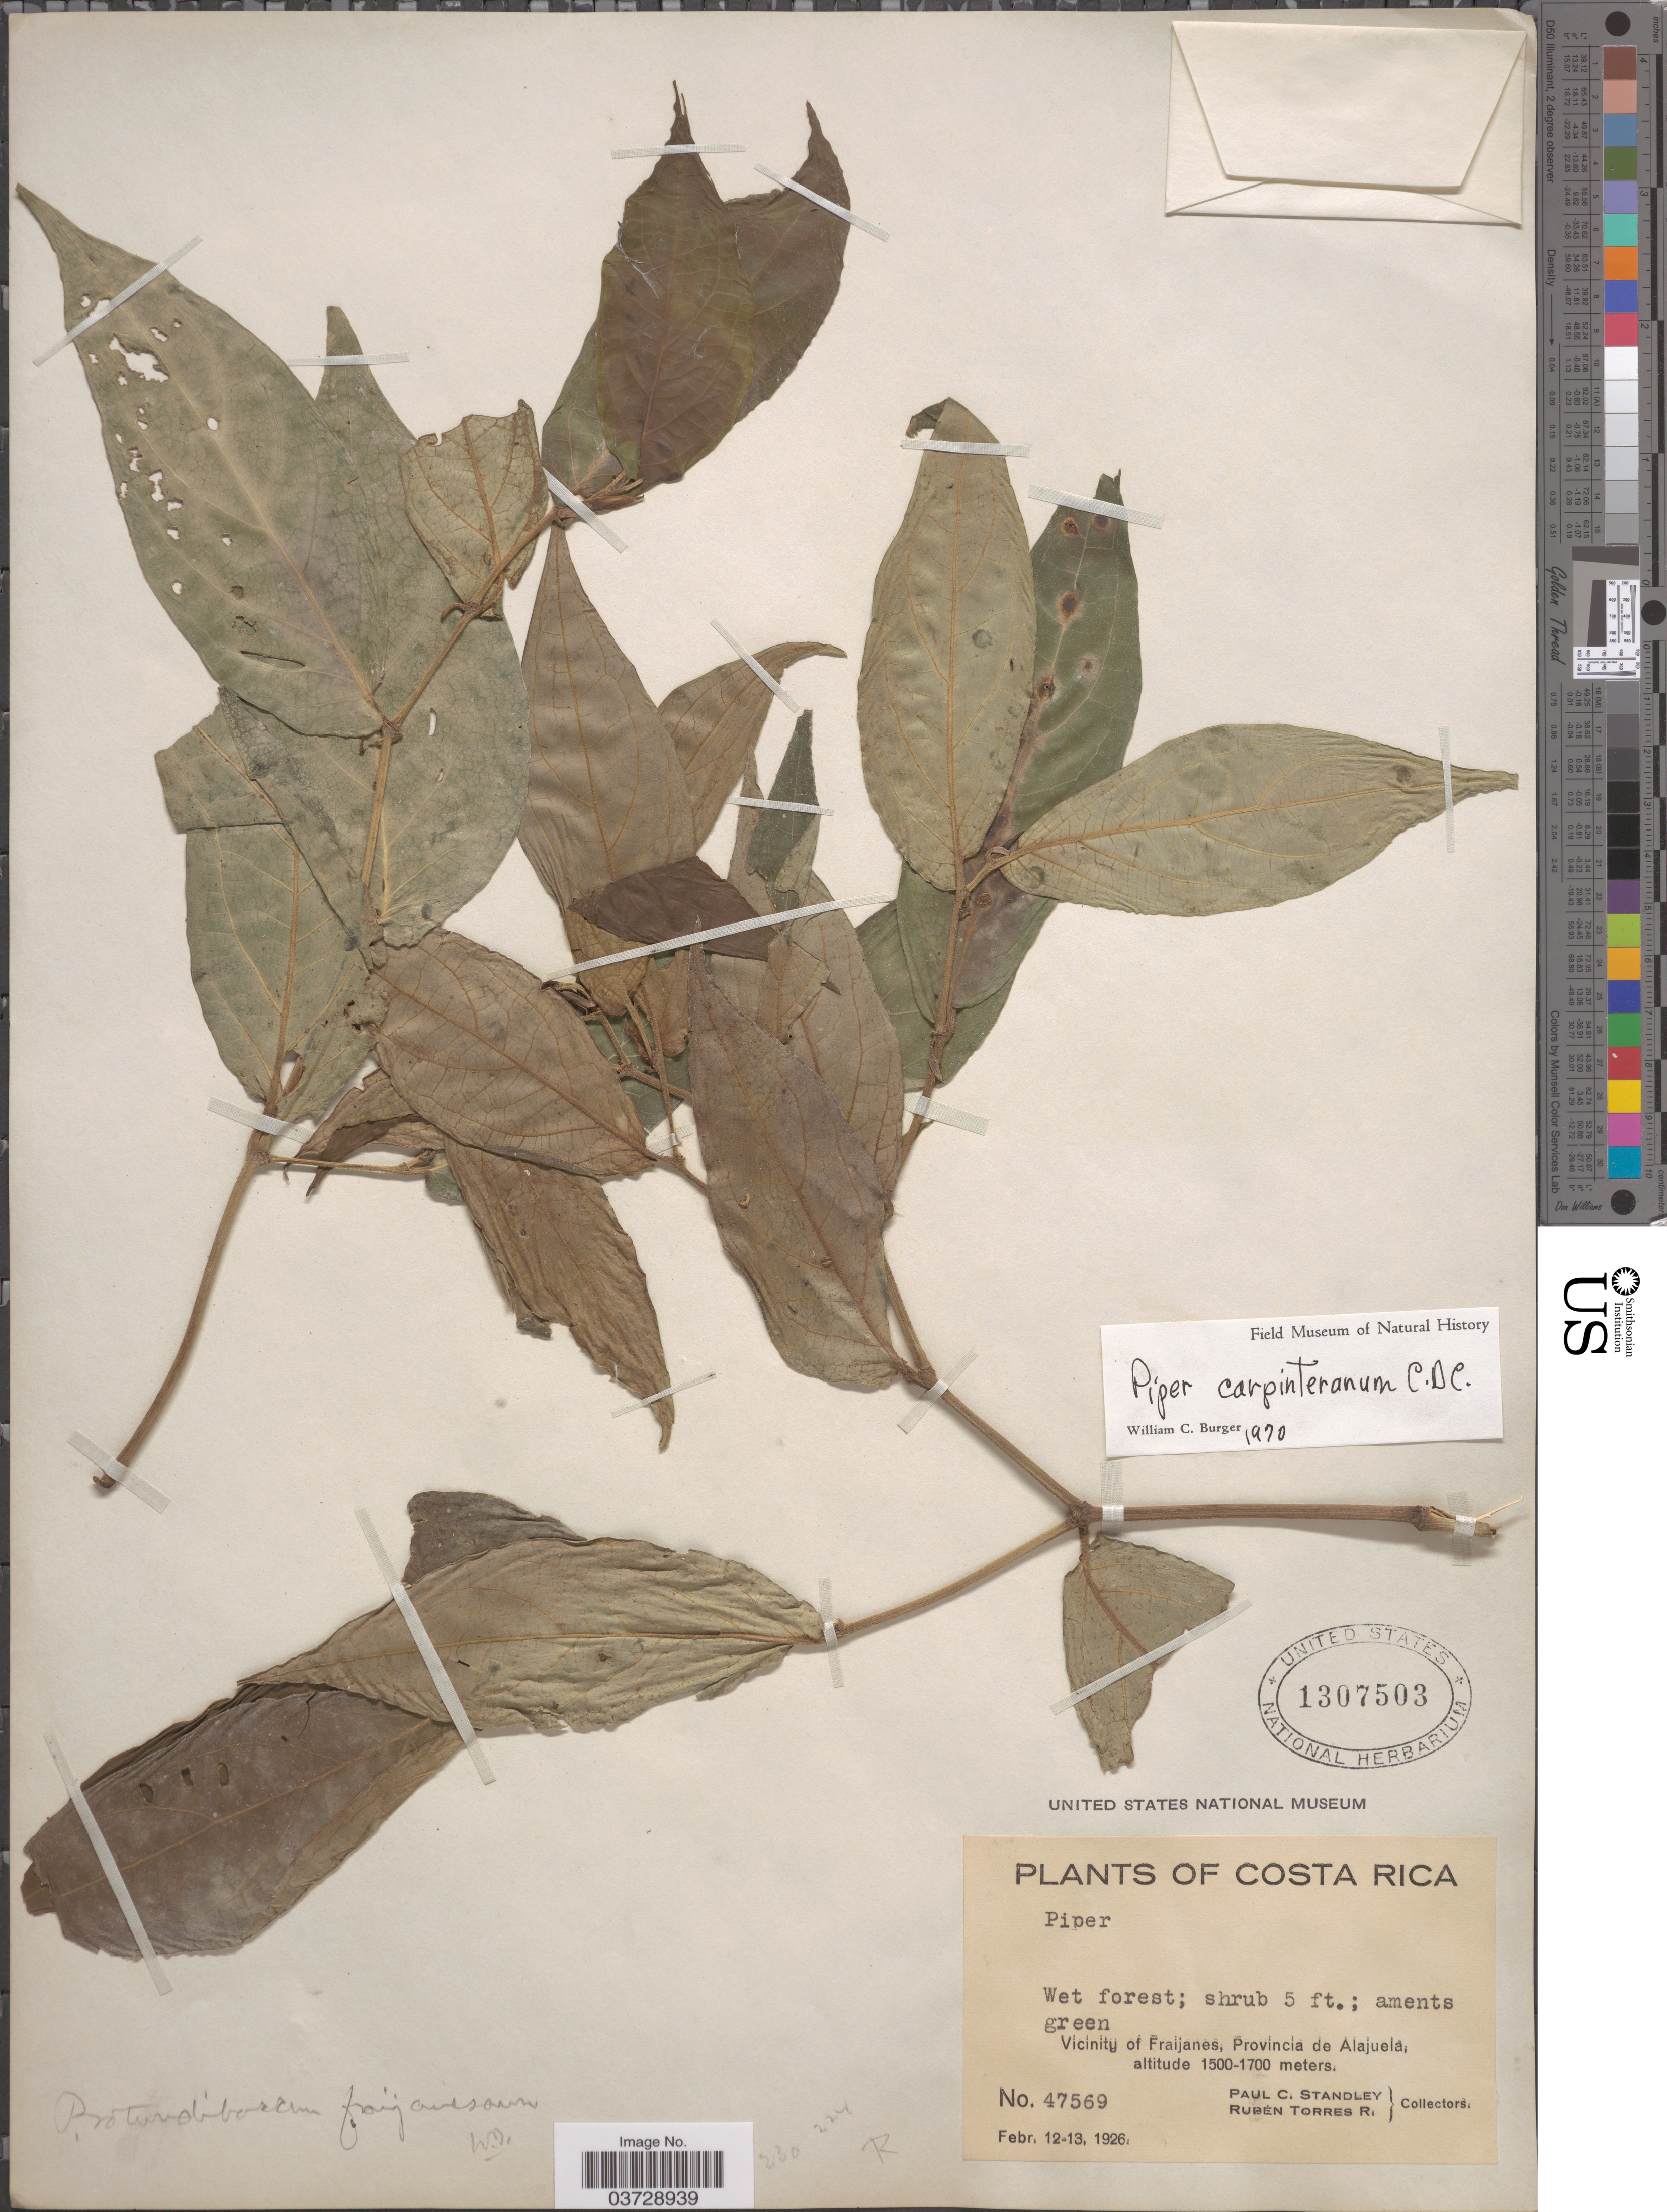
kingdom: Plantae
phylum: Tracheophyta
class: Magnoliopsida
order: Piperales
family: Piperaceae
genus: Piper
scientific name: Piper carpinteranum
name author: C. DC.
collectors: P. C. Standley & R. Torres Rojas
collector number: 47569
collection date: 1926-02-12/1926-02-13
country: Costa Rica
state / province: Alajuela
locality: Vicinity of Fraijanes.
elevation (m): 1500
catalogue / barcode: US 1307503